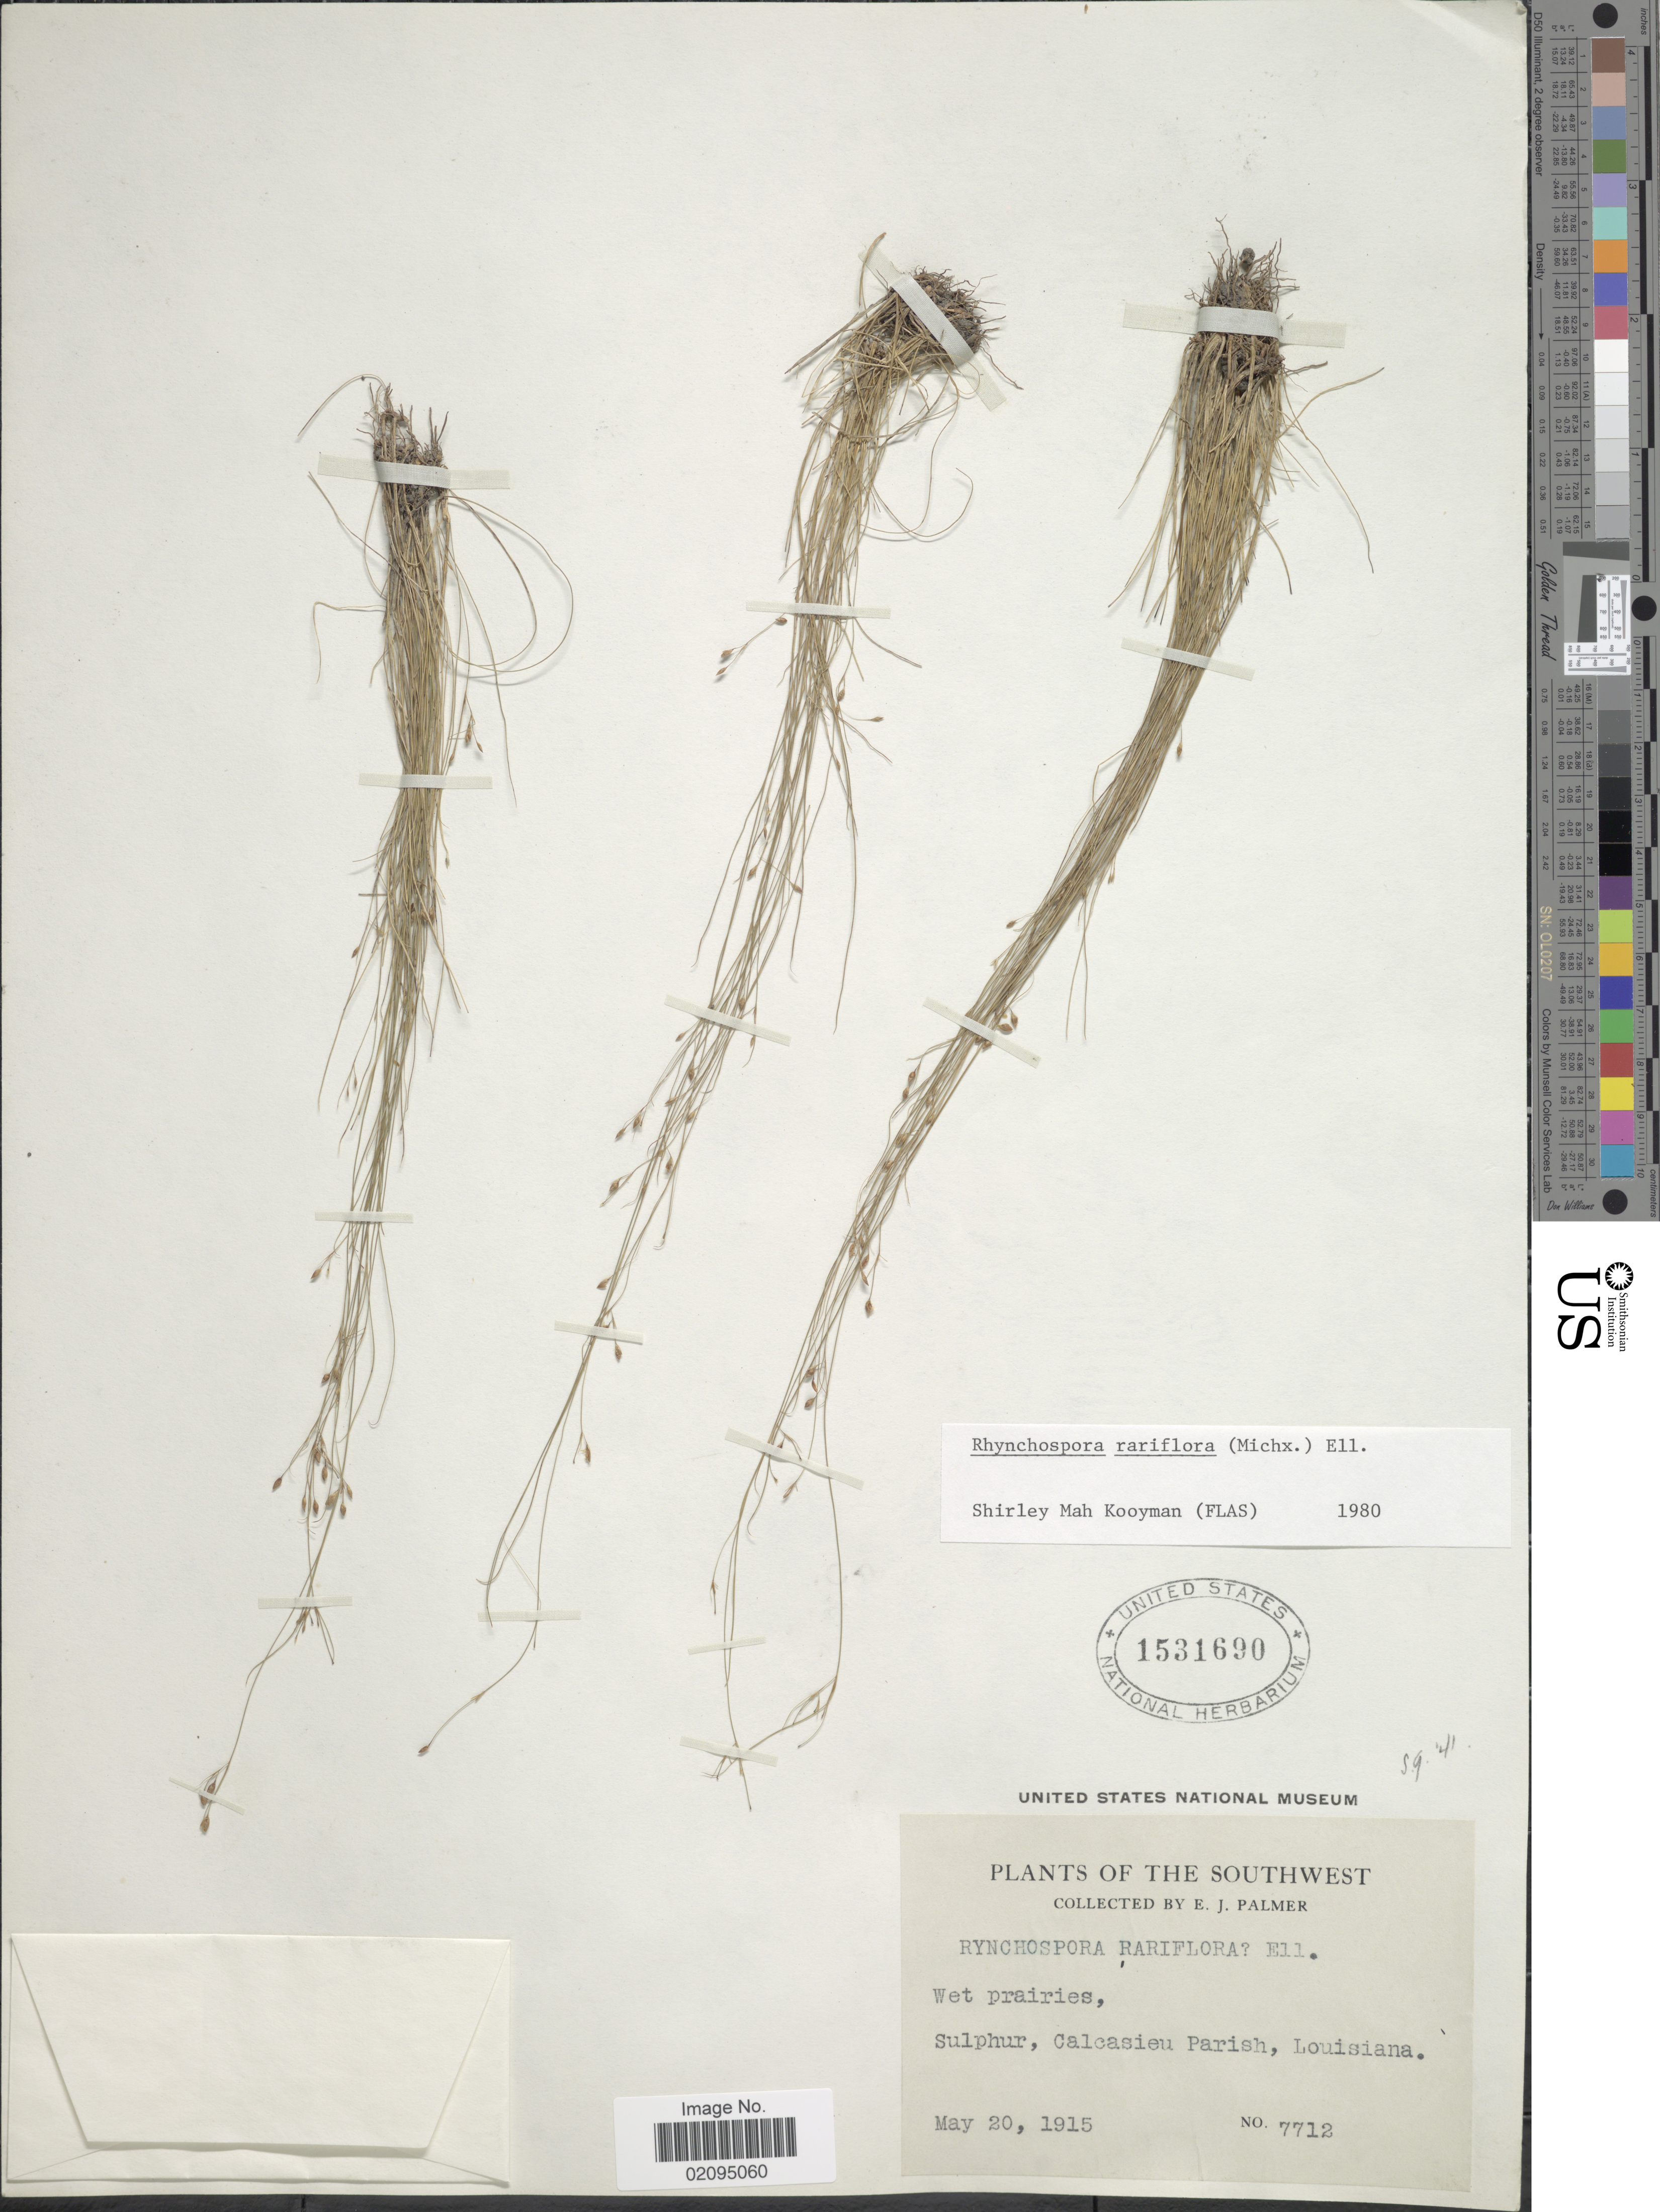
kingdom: Plantae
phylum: Tracheophyta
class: Liliopsida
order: Poales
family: Cyperaceae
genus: Rhynchospora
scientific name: Rhynchospora rariflora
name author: (Michx.) Elliott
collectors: E. J. Palmer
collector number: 7712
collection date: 1915-05-20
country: United States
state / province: Louisiana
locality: The Southwest, Sulphur, Calcasieu Parish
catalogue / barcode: US 1531690